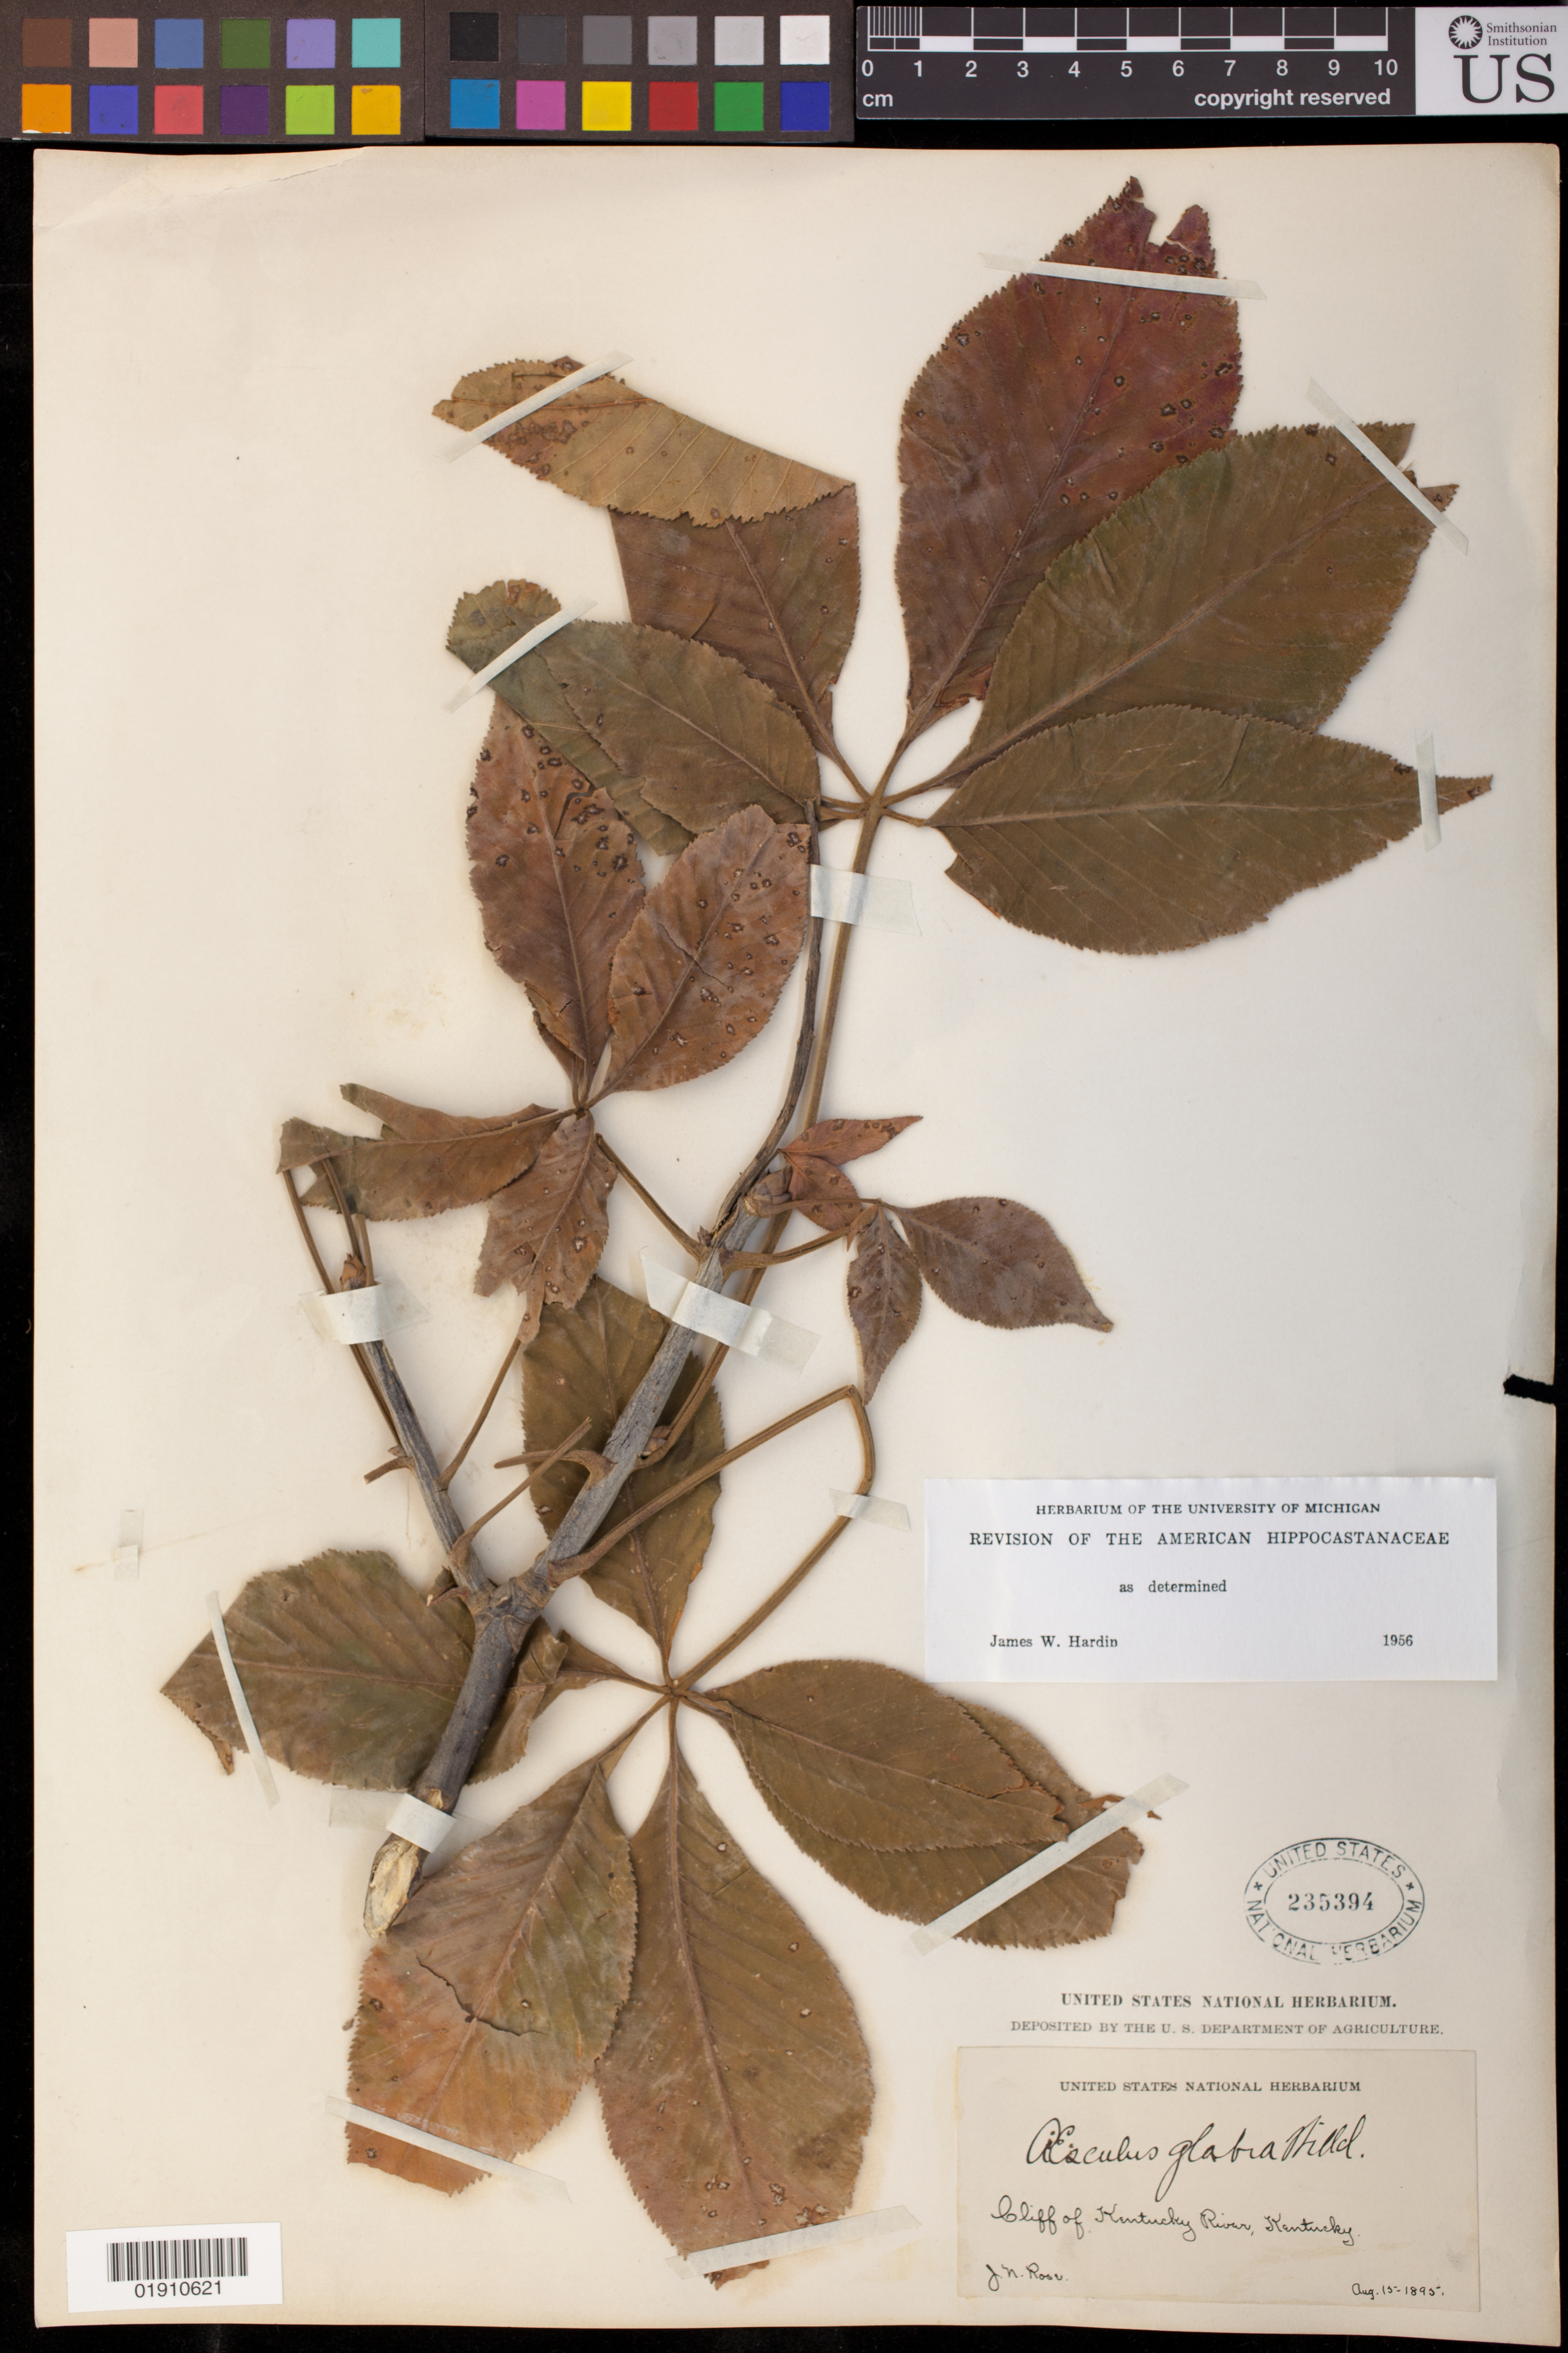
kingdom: Plantae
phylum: Tracheophyta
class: Magnoliopsida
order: Sapindales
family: Sapindaceae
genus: Aesculus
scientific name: Aesculus glabra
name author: Willd.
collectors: J. N. Rose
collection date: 1895-08-15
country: United States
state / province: Kentucky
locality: cliff of Kentucky River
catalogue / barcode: US 235394